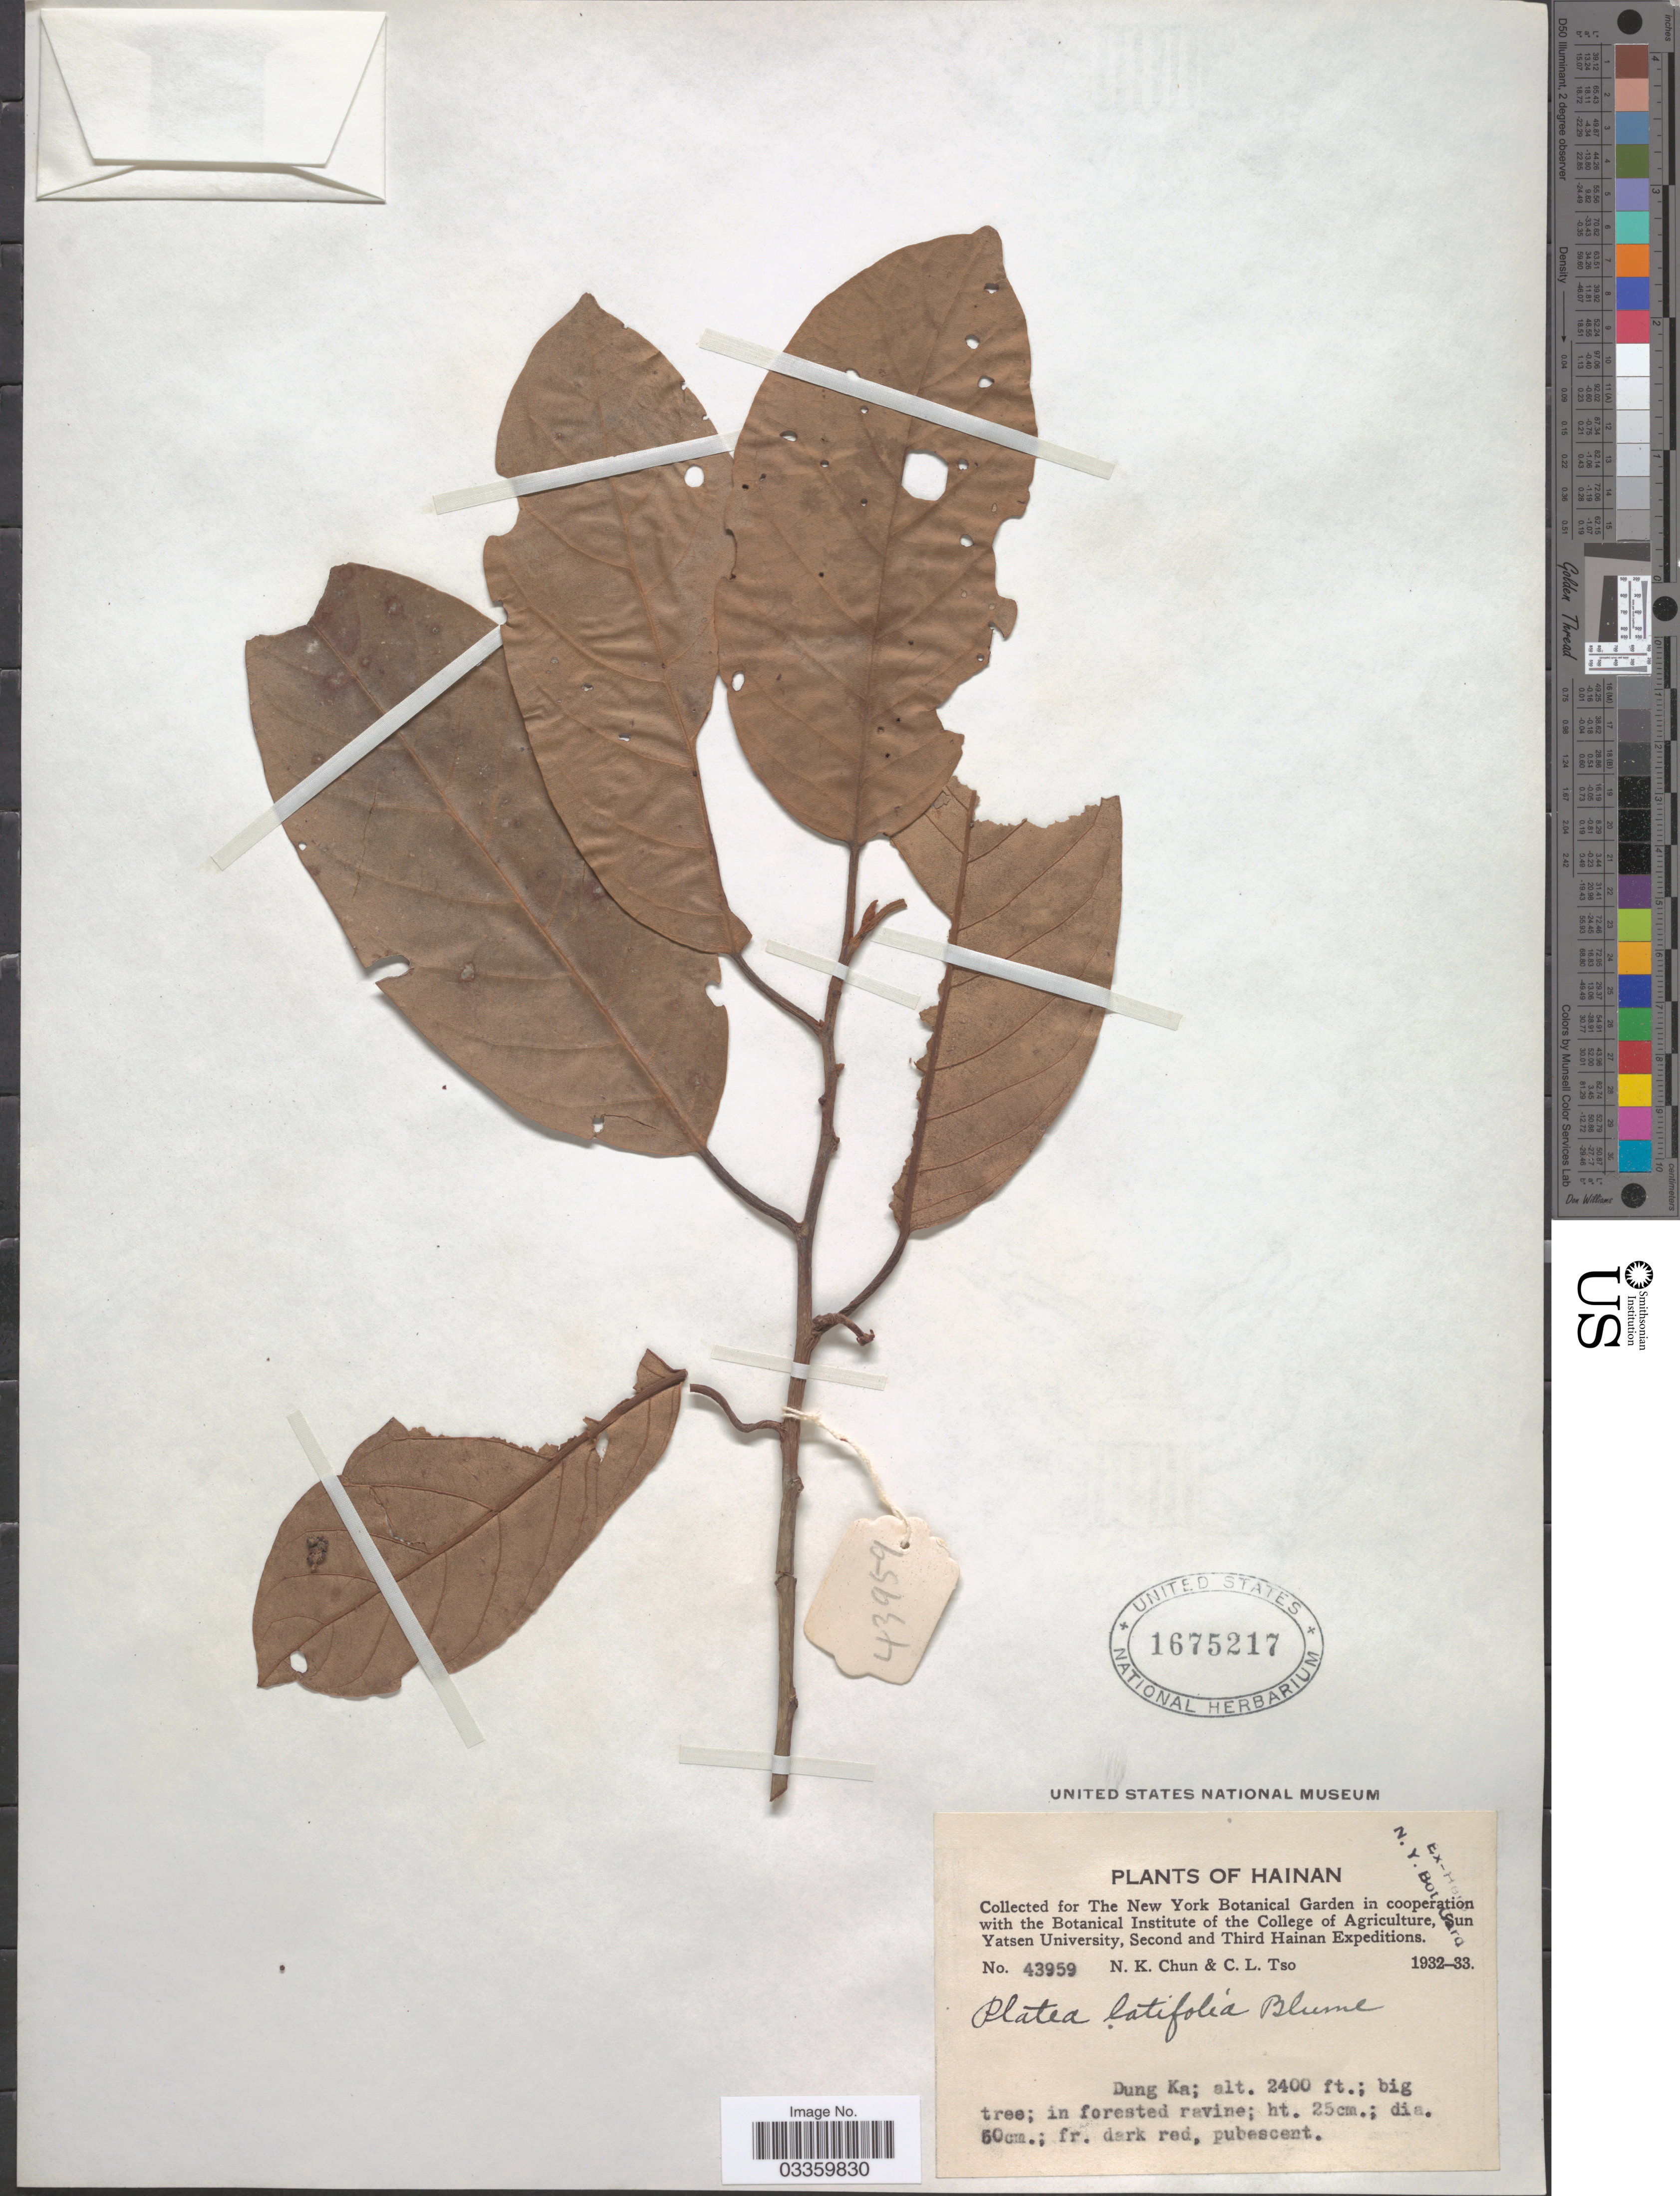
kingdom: Plantae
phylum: Tracheophyta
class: Magnoliopsida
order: Metteniusales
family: Metteniusaceae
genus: Platea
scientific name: Platea latifolia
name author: Blume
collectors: N. K. Chun & C. Tso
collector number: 43959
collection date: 1932/1933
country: China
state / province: Hainan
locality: Dung Ka.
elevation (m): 732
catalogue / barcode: US 1675217